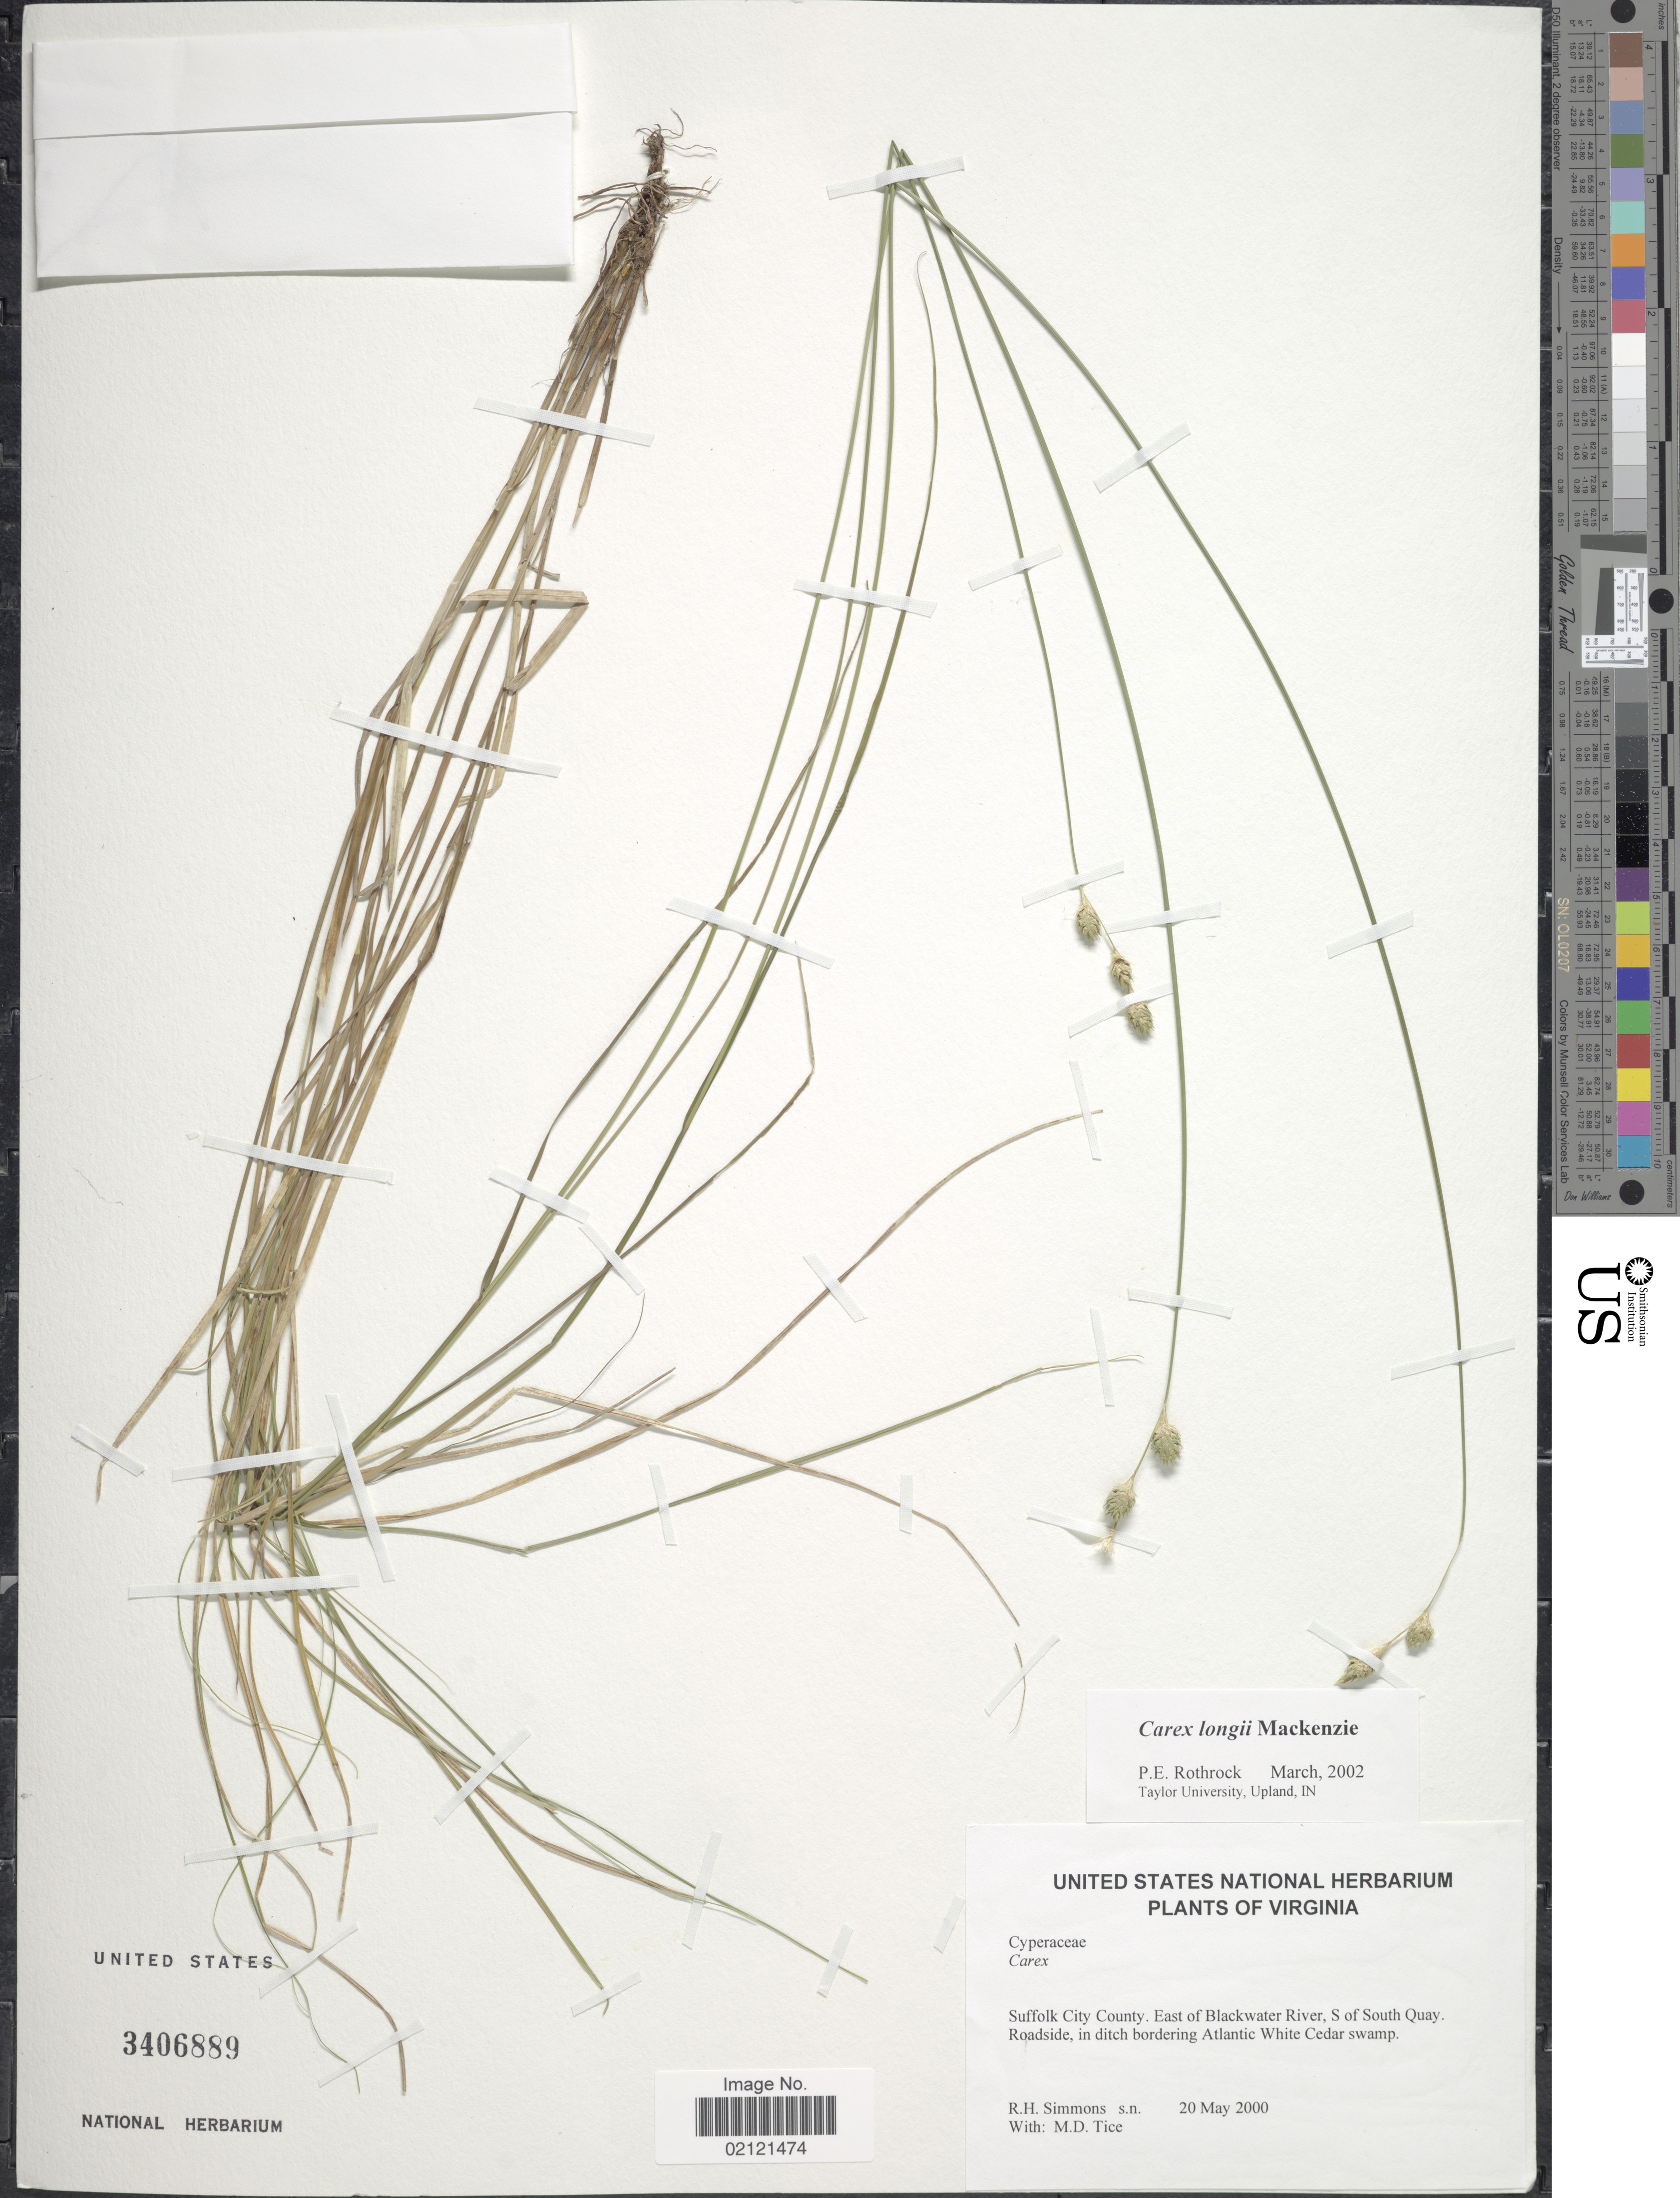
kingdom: Plantae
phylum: Tracheophyta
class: Liliopsida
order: Poales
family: Cyperaceae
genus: Carex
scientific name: Carex longii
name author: Mack.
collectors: R. H. Simmons & M. Tice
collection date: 2000-05-20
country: United States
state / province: Virginia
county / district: City of Suffolk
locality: Suffolk City County. East of Blackwater River, S of South Quay, Roadside, in ditch bordering Atlantic White Cedar swamp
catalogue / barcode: US 3406889